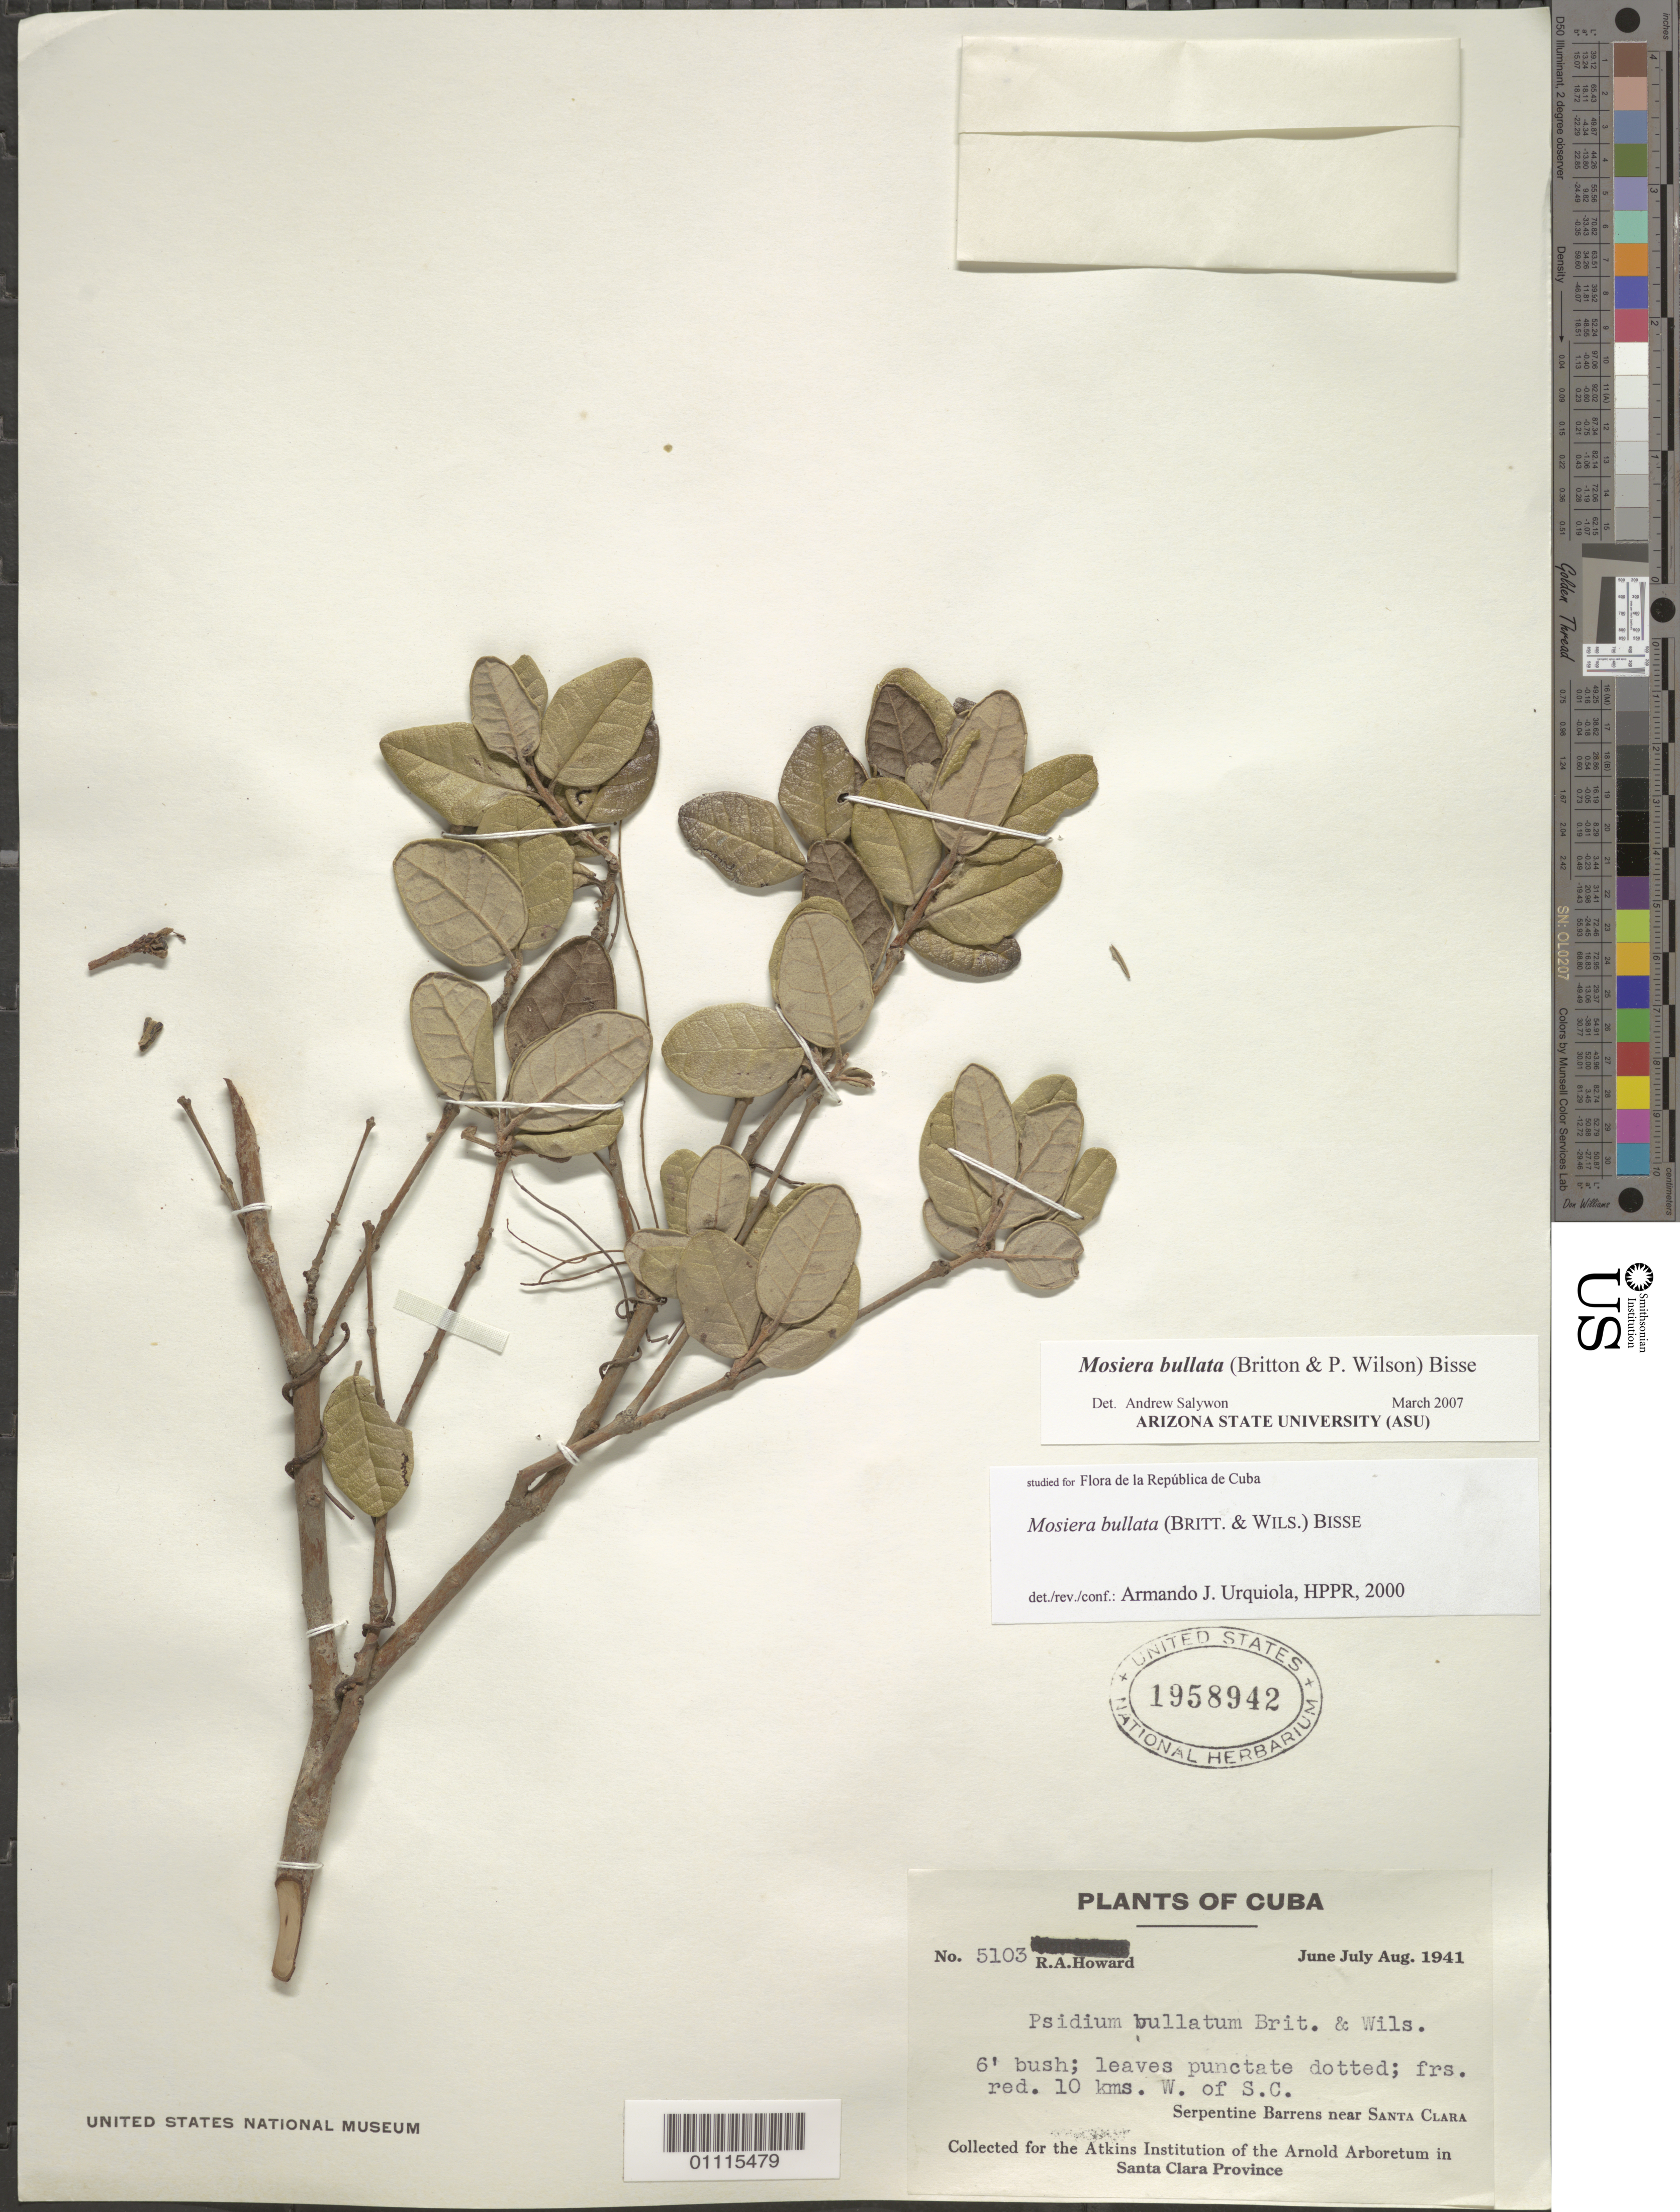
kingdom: Plantae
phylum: Tracheophyta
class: Magnoliopsida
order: Myrtales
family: Myrtaceae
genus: Mosiera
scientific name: Mosiera bullata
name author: (Britton & P. Wilson) Bisse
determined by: Salywon, A. M., (ASU)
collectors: R. A. Howard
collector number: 5103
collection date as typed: Jun 1941 to Aug 1941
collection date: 1941-06/1941-08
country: Cuba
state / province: Villa Clara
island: Cuba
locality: Santa Clara , 10 km W of Santa Clara, Serpentine Barrens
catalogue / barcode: US 1958942